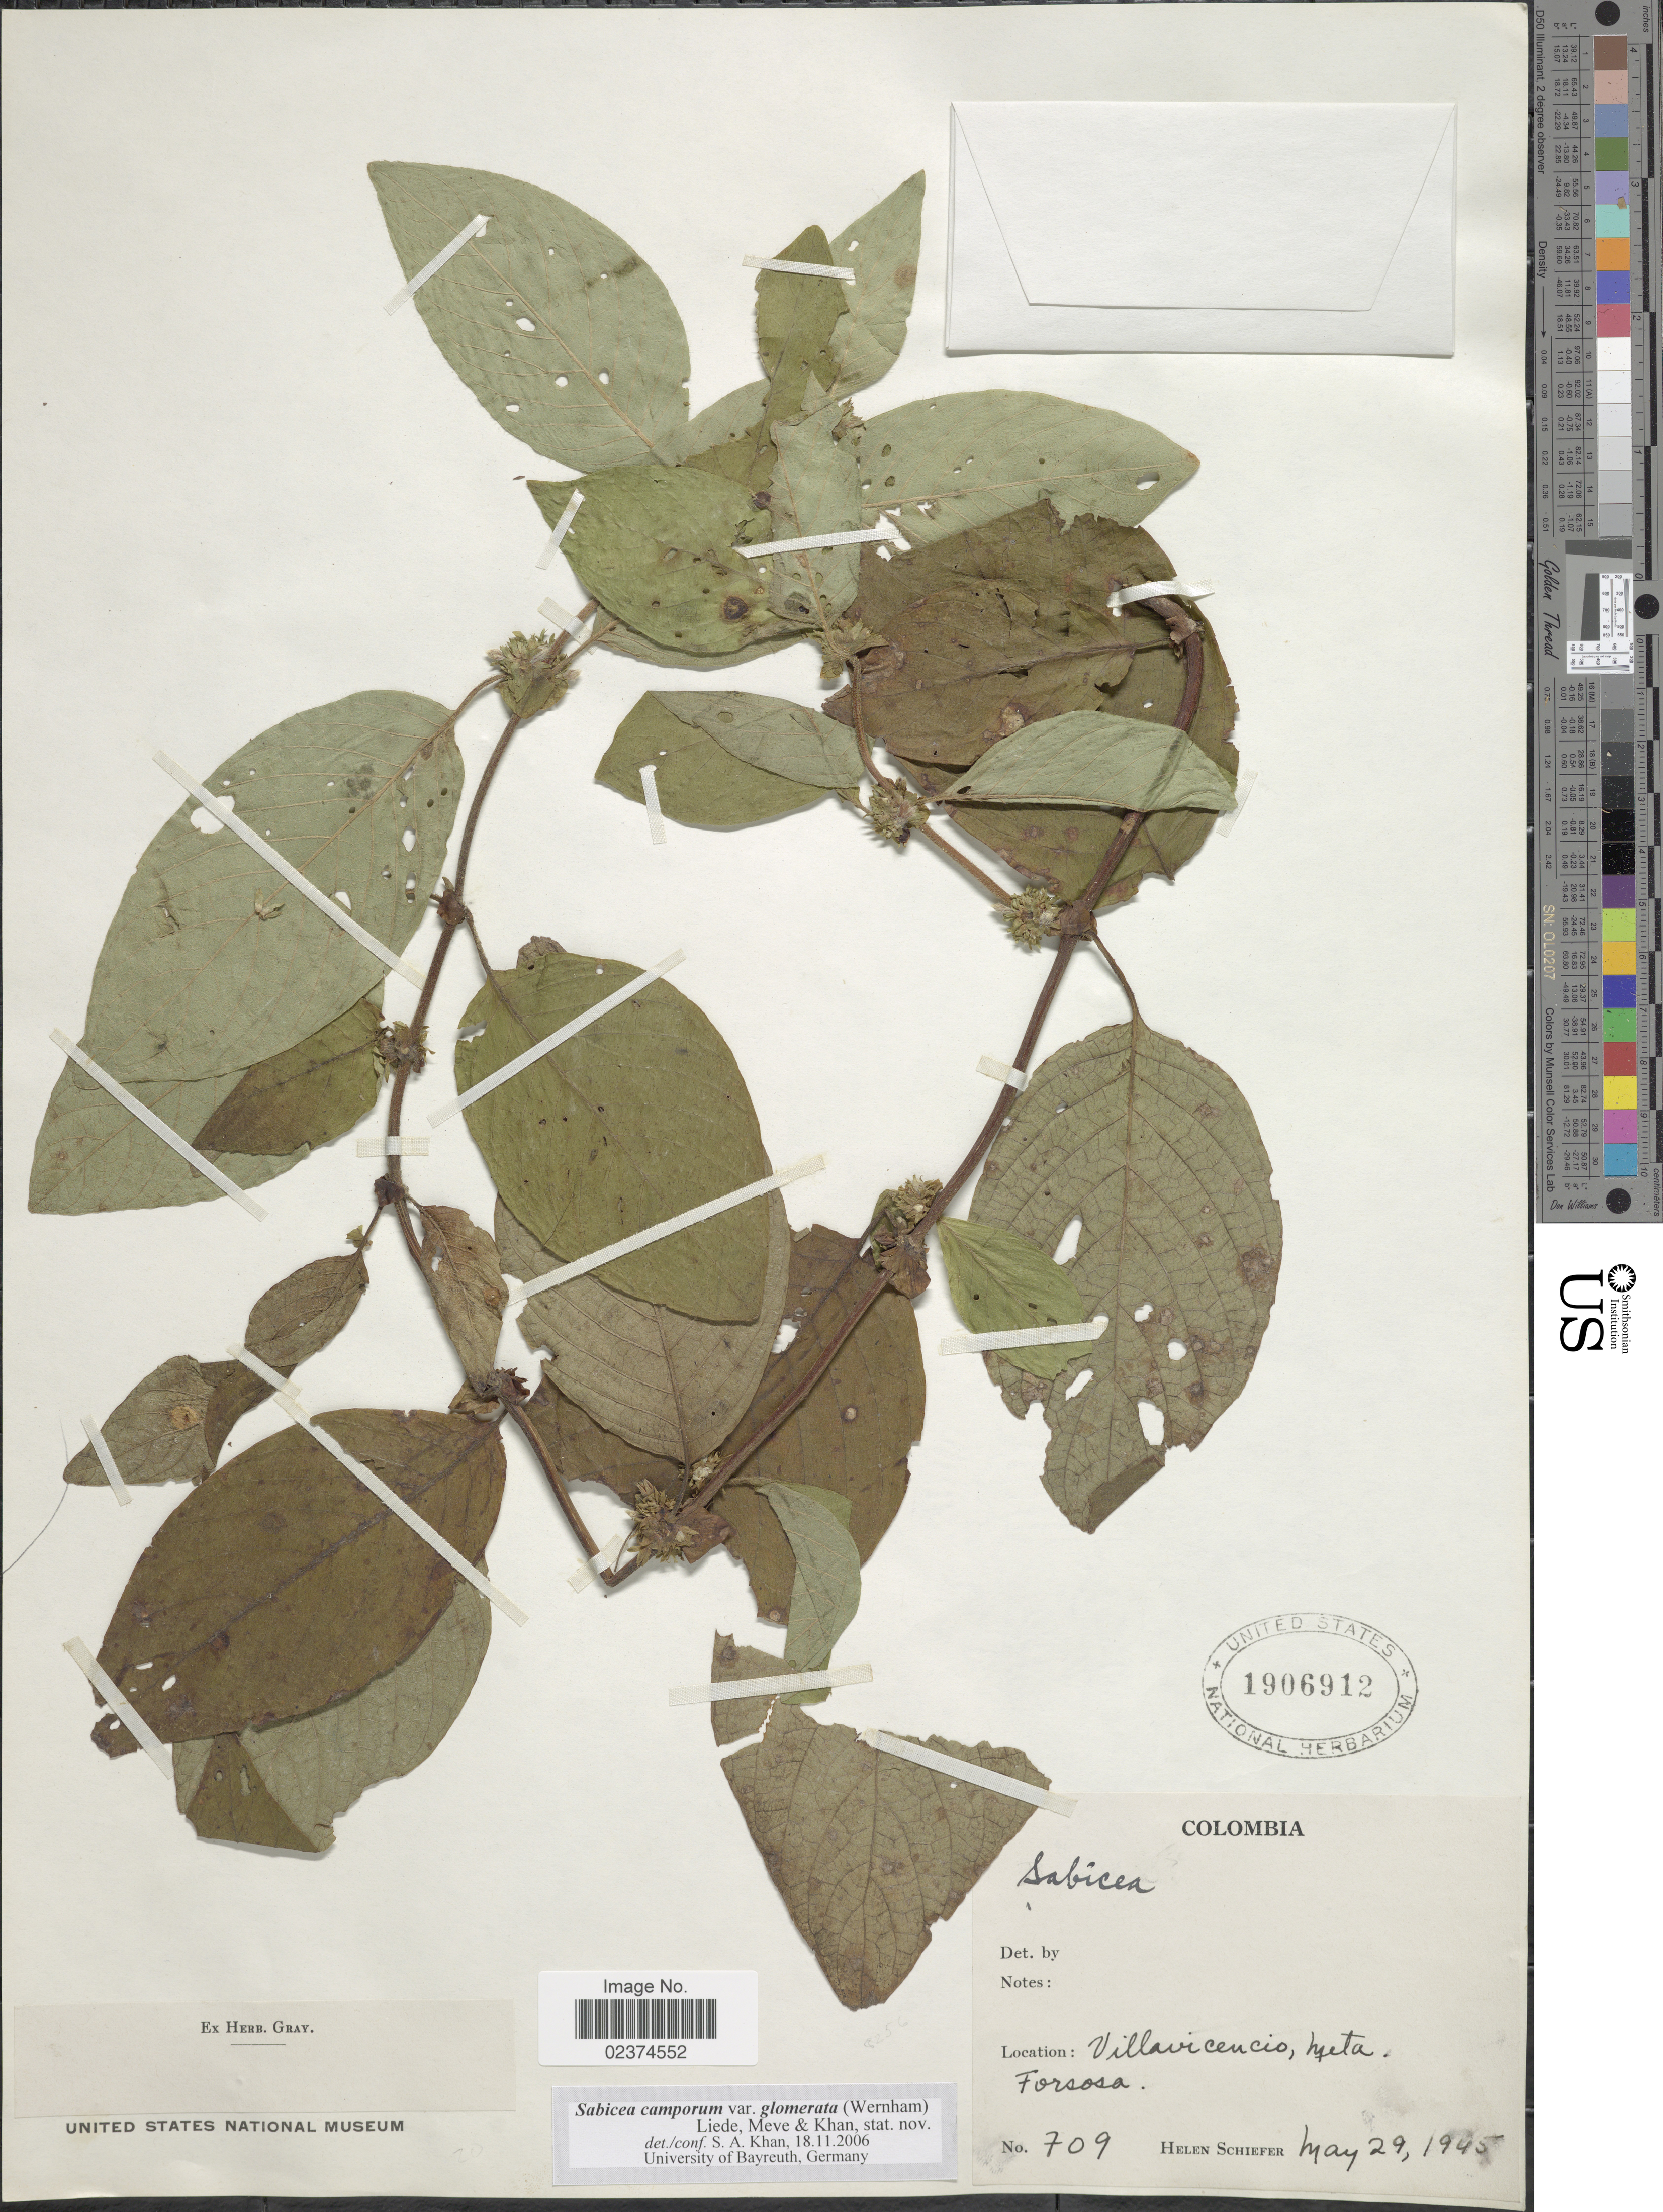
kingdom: Plantae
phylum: Tracheophyta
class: Magnoliopsida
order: Gentianales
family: Rubiaceae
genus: Sabicea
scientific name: Sabicea camporum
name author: Sprague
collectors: H. Schiefer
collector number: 709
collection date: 1945-05-29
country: Colombia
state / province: Meta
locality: Villavicencio, Forsosa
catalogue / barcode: US 1906912